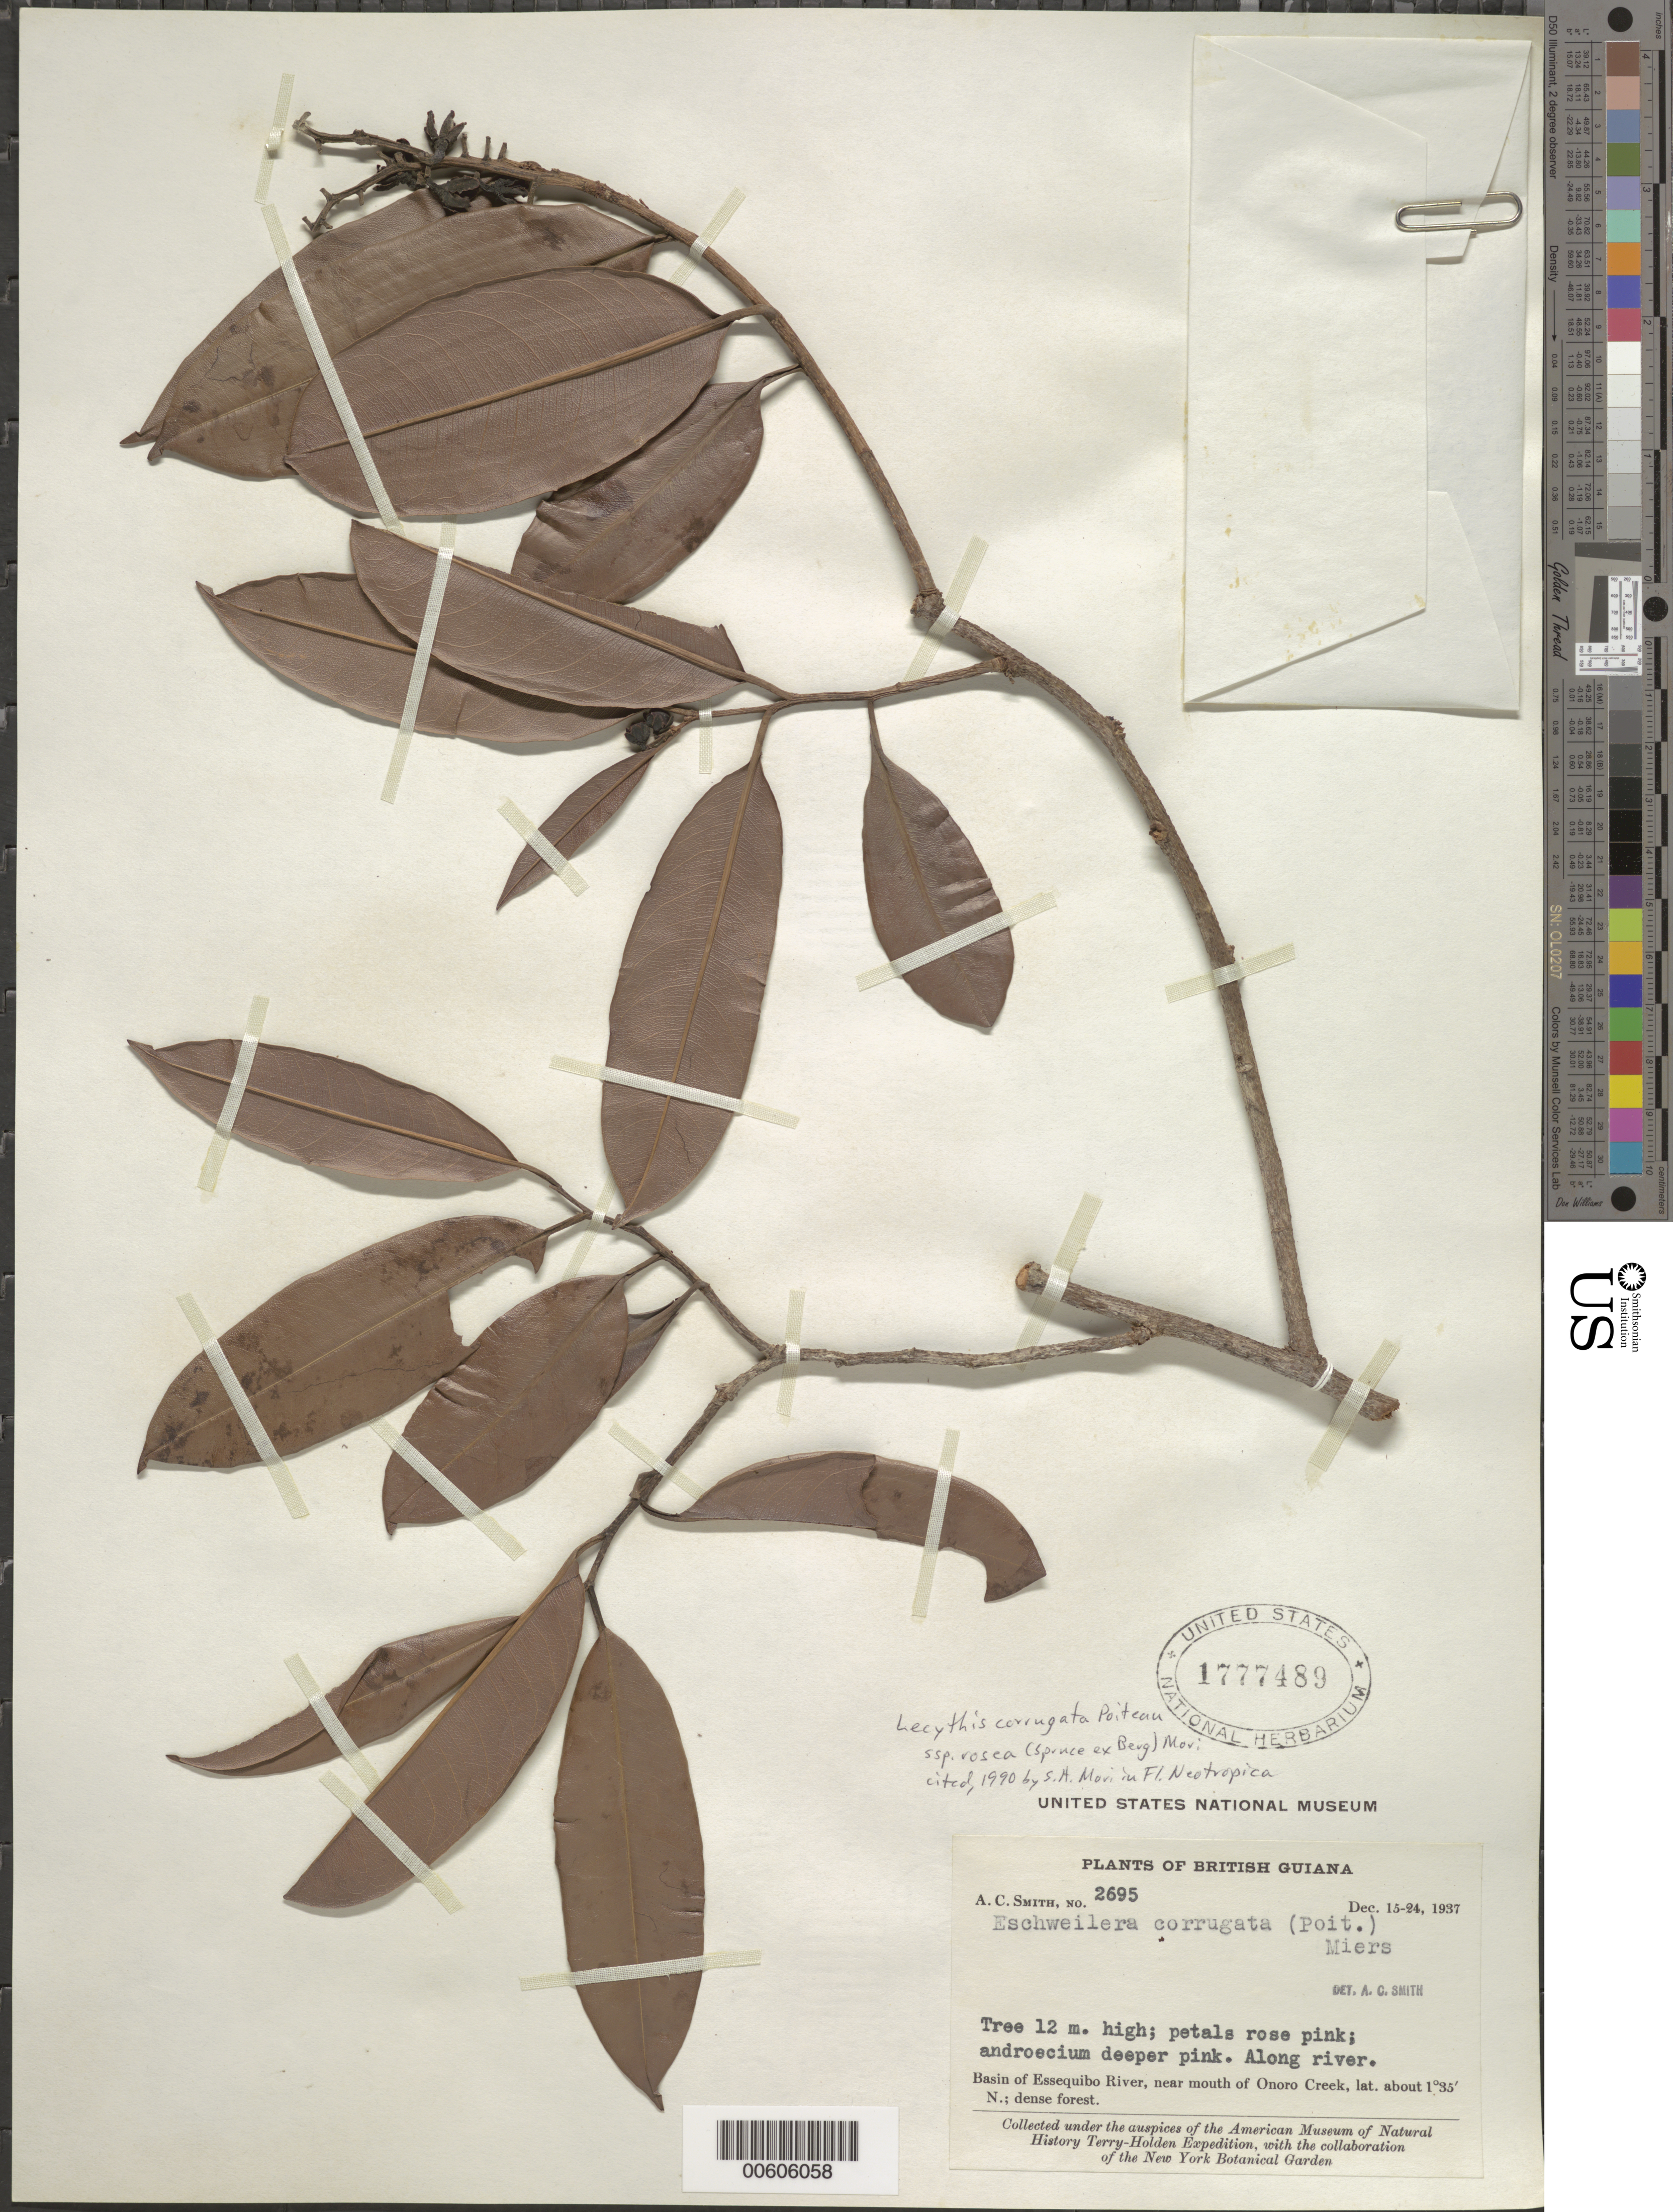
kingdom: Plantae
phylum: Tracheophyta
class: Magnoliopsida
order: Ericales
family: Lecythidaceae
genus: Lecythis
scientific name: Lecythis corrugata subsp. rosea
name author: (O. Berg) S.A. Mori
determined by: Mori, Scott A.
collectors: A. C. Smith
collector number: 2695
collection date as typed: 15-Dec-37 to 24-Dec-37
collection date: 1937-12-15/1937-12-24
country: Guyana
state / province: U. Takutu-U. Essequibo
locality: Onoro Creek (near mouth), Essequibo River basin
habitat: Dense forest. Along river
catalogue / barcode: US 1777489